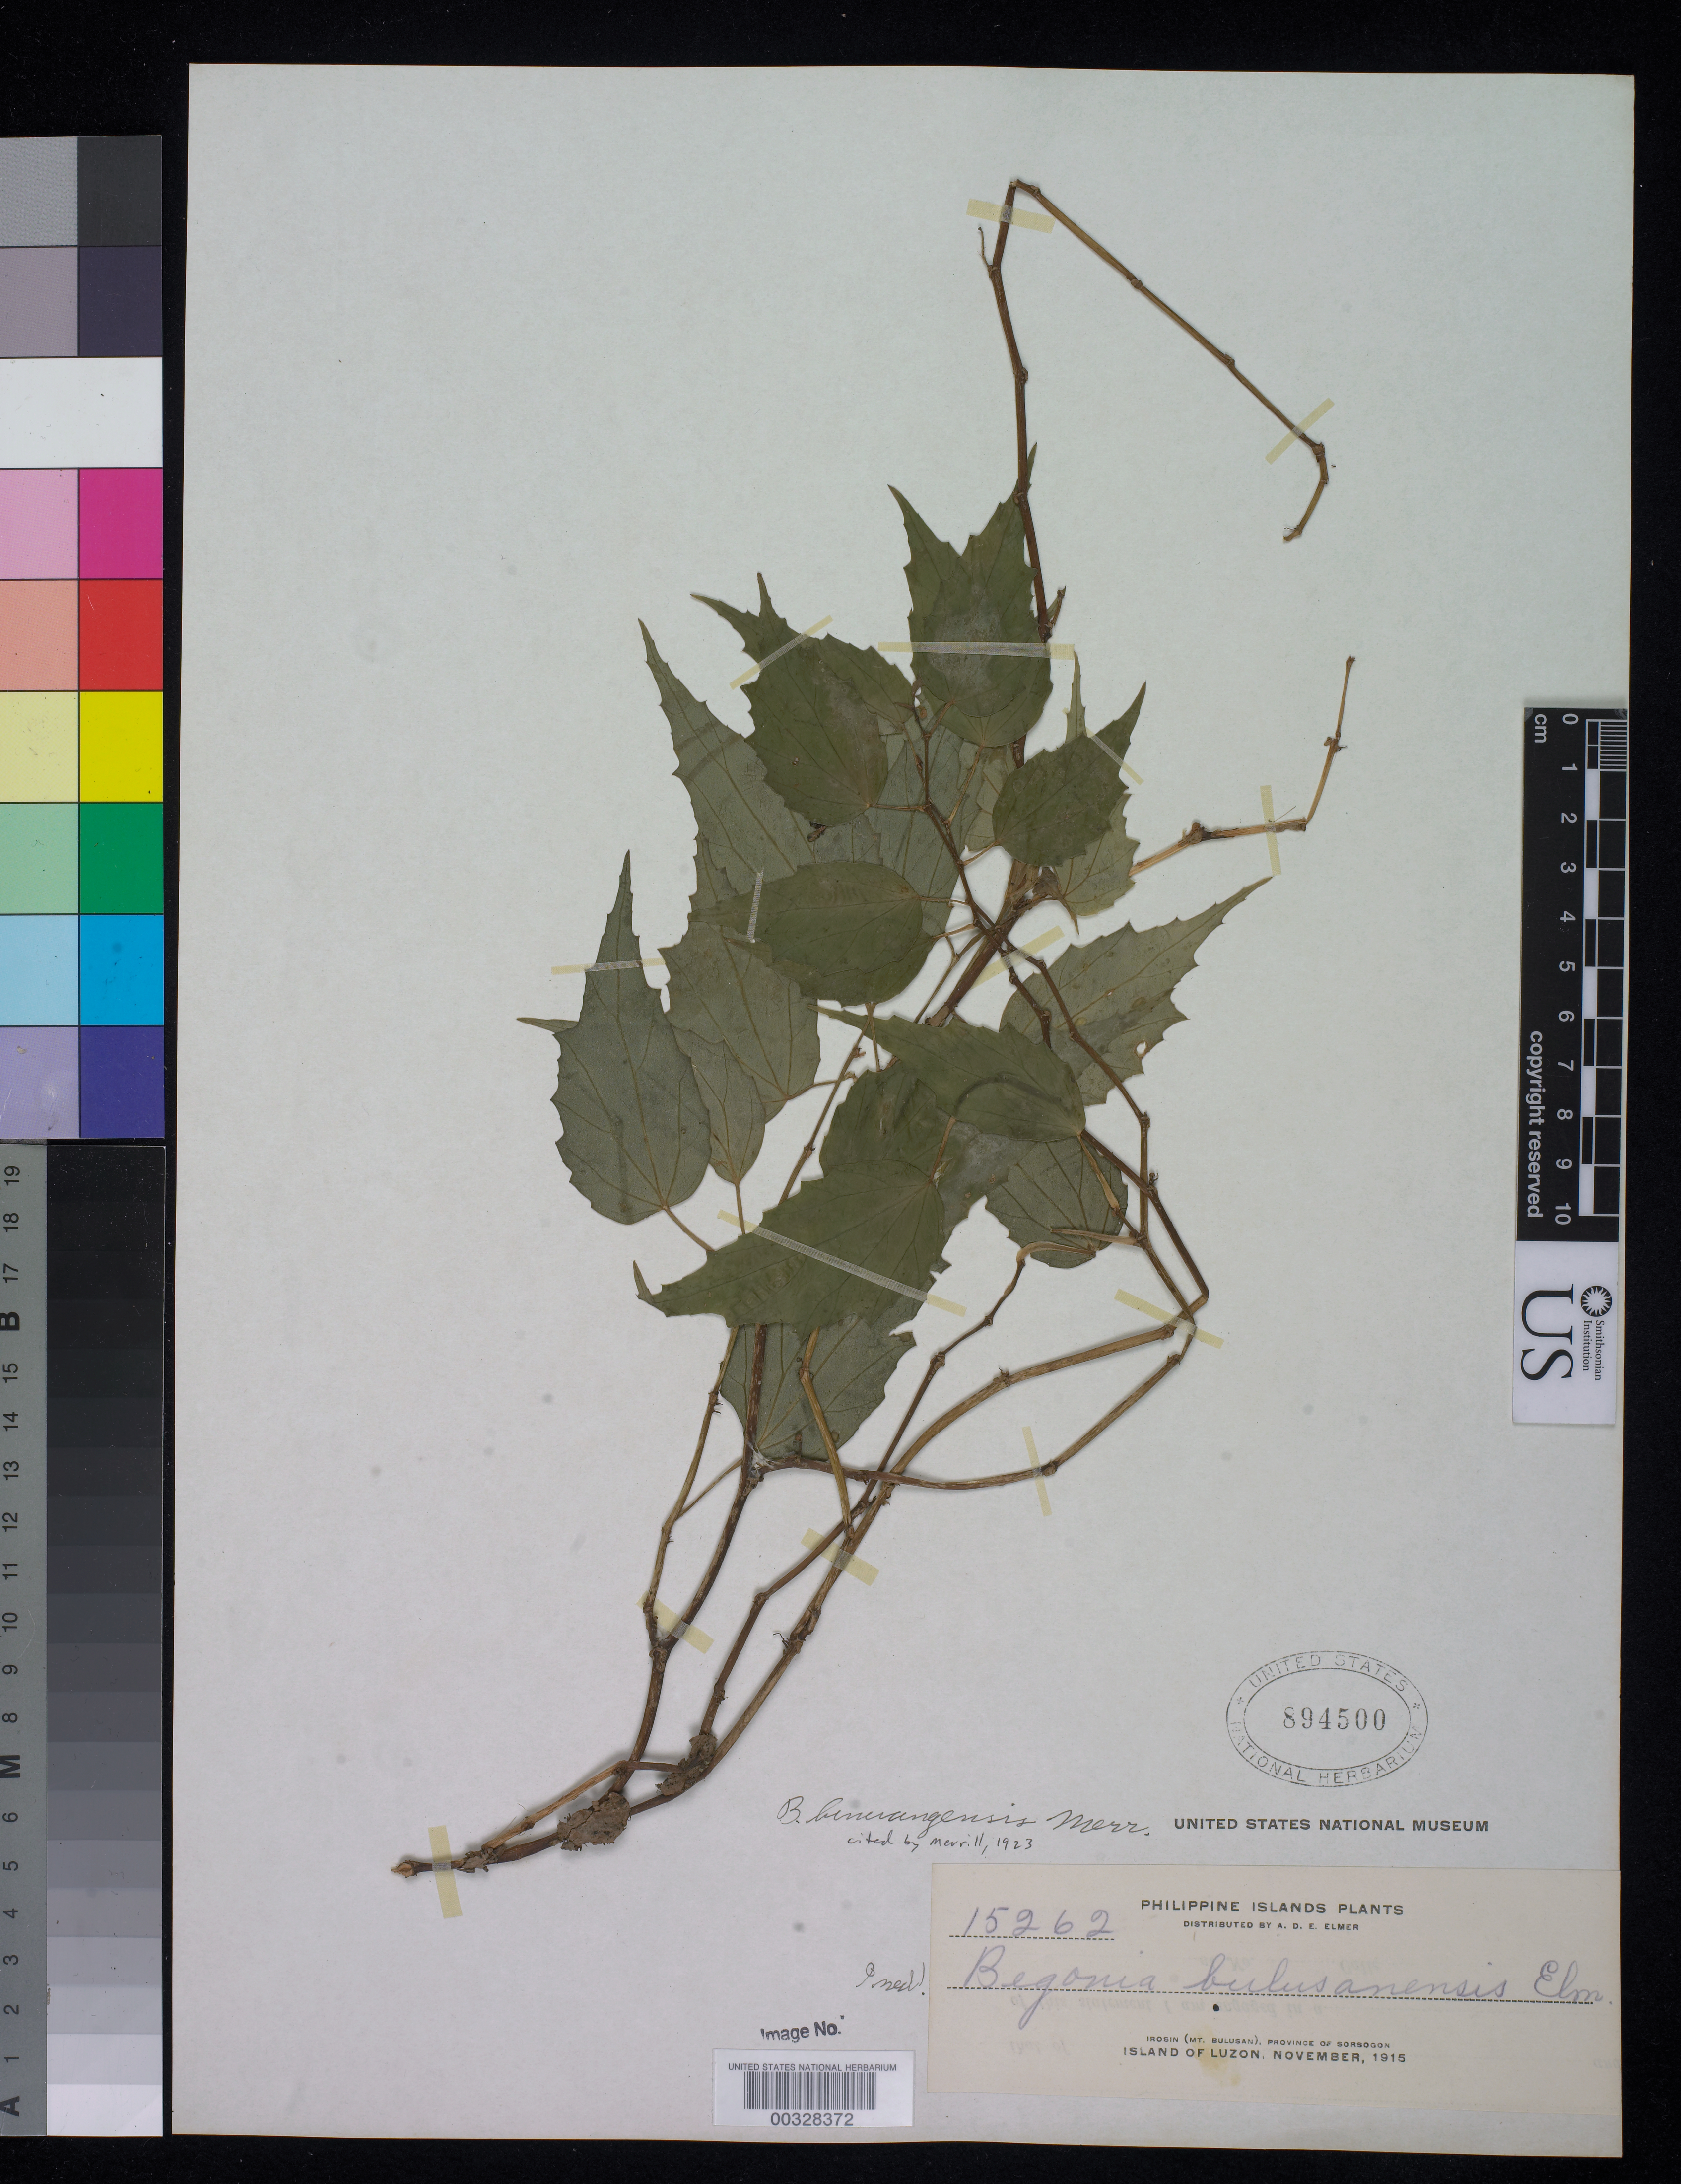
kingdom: Plantae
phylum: Tracheophyta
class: Magnoliopsida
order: Cucurbitales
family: Begoniaceae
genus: Begonia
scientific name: Begonia binuangensis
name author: Merr.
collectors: A. D. E. Elmer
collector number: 15262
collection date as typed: Nov 1915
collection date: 1915-11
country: Philippines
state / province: Bicol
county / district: Sorsogon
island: Luzon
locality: Irosin, Mt. Bulusan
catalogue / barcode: US 894500